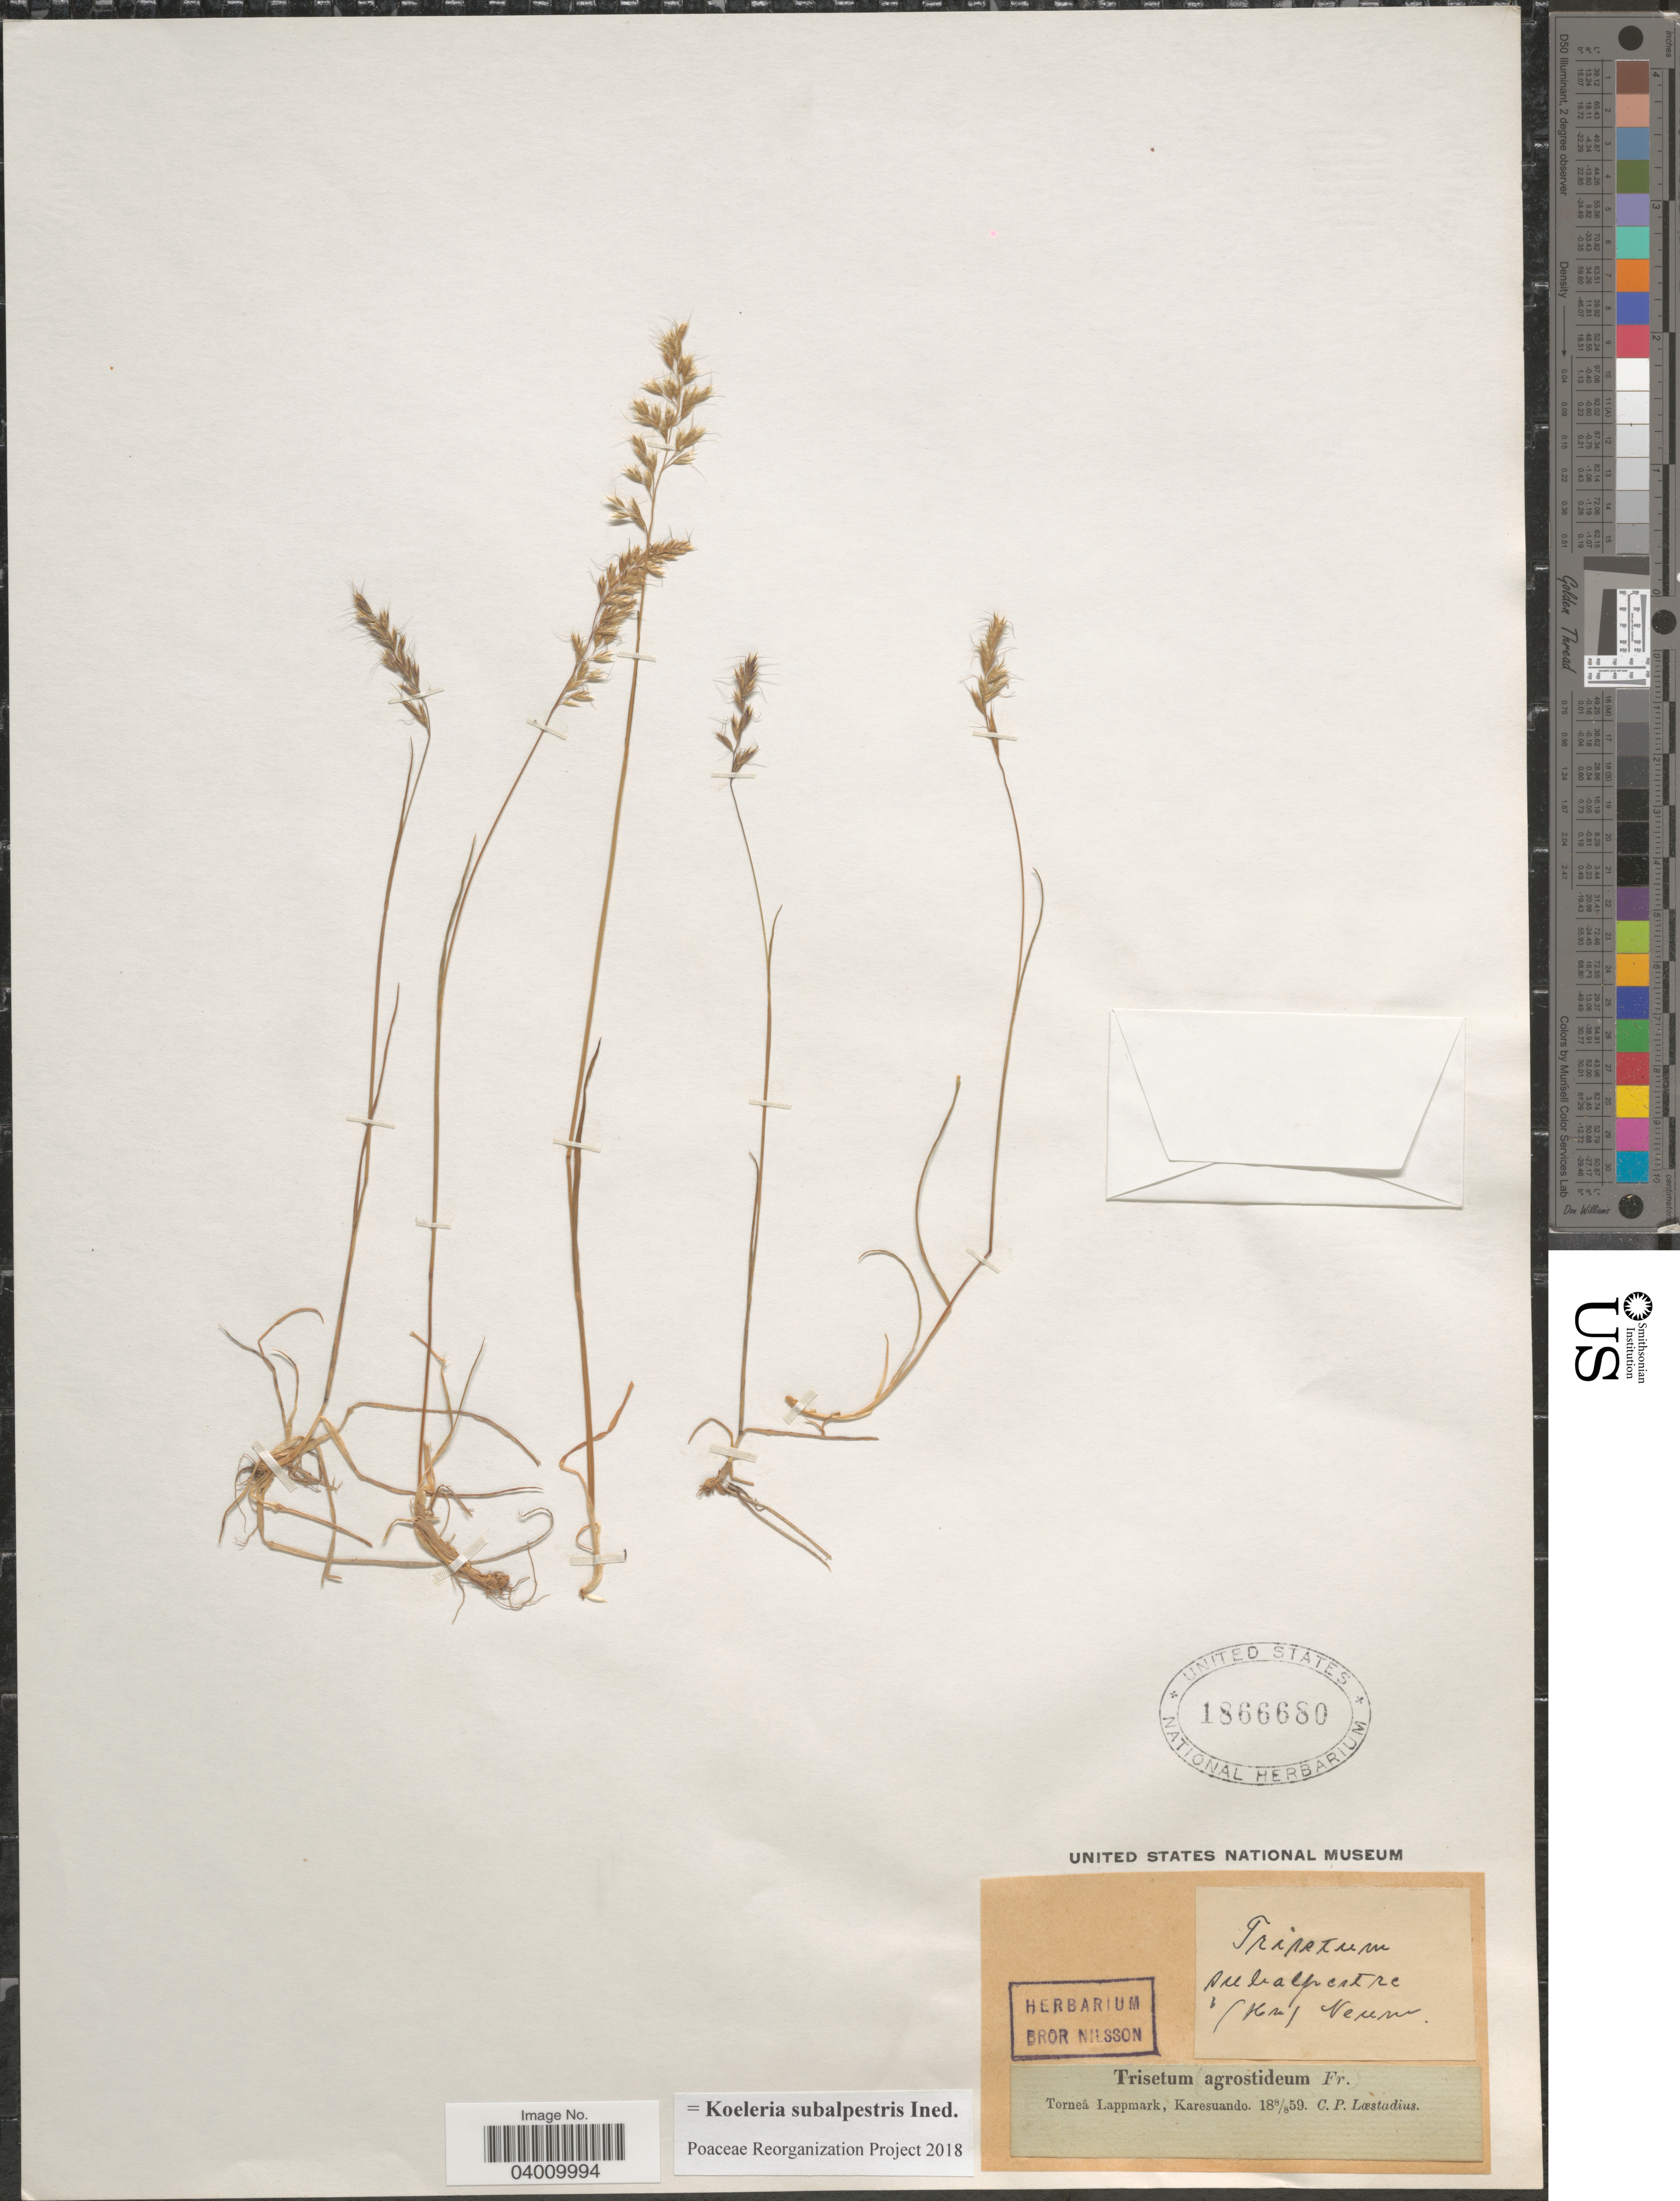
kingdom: Plantae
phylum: Tracheophyta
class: Liliopsida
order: Poales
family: Poaceae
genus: Koeleria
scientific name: Koeleria subalpestris ined.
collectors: C. Laestadius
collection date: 1859-08-08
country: Finland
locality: Torneå Lappmark, Karesuando.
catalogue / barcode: US 1866680